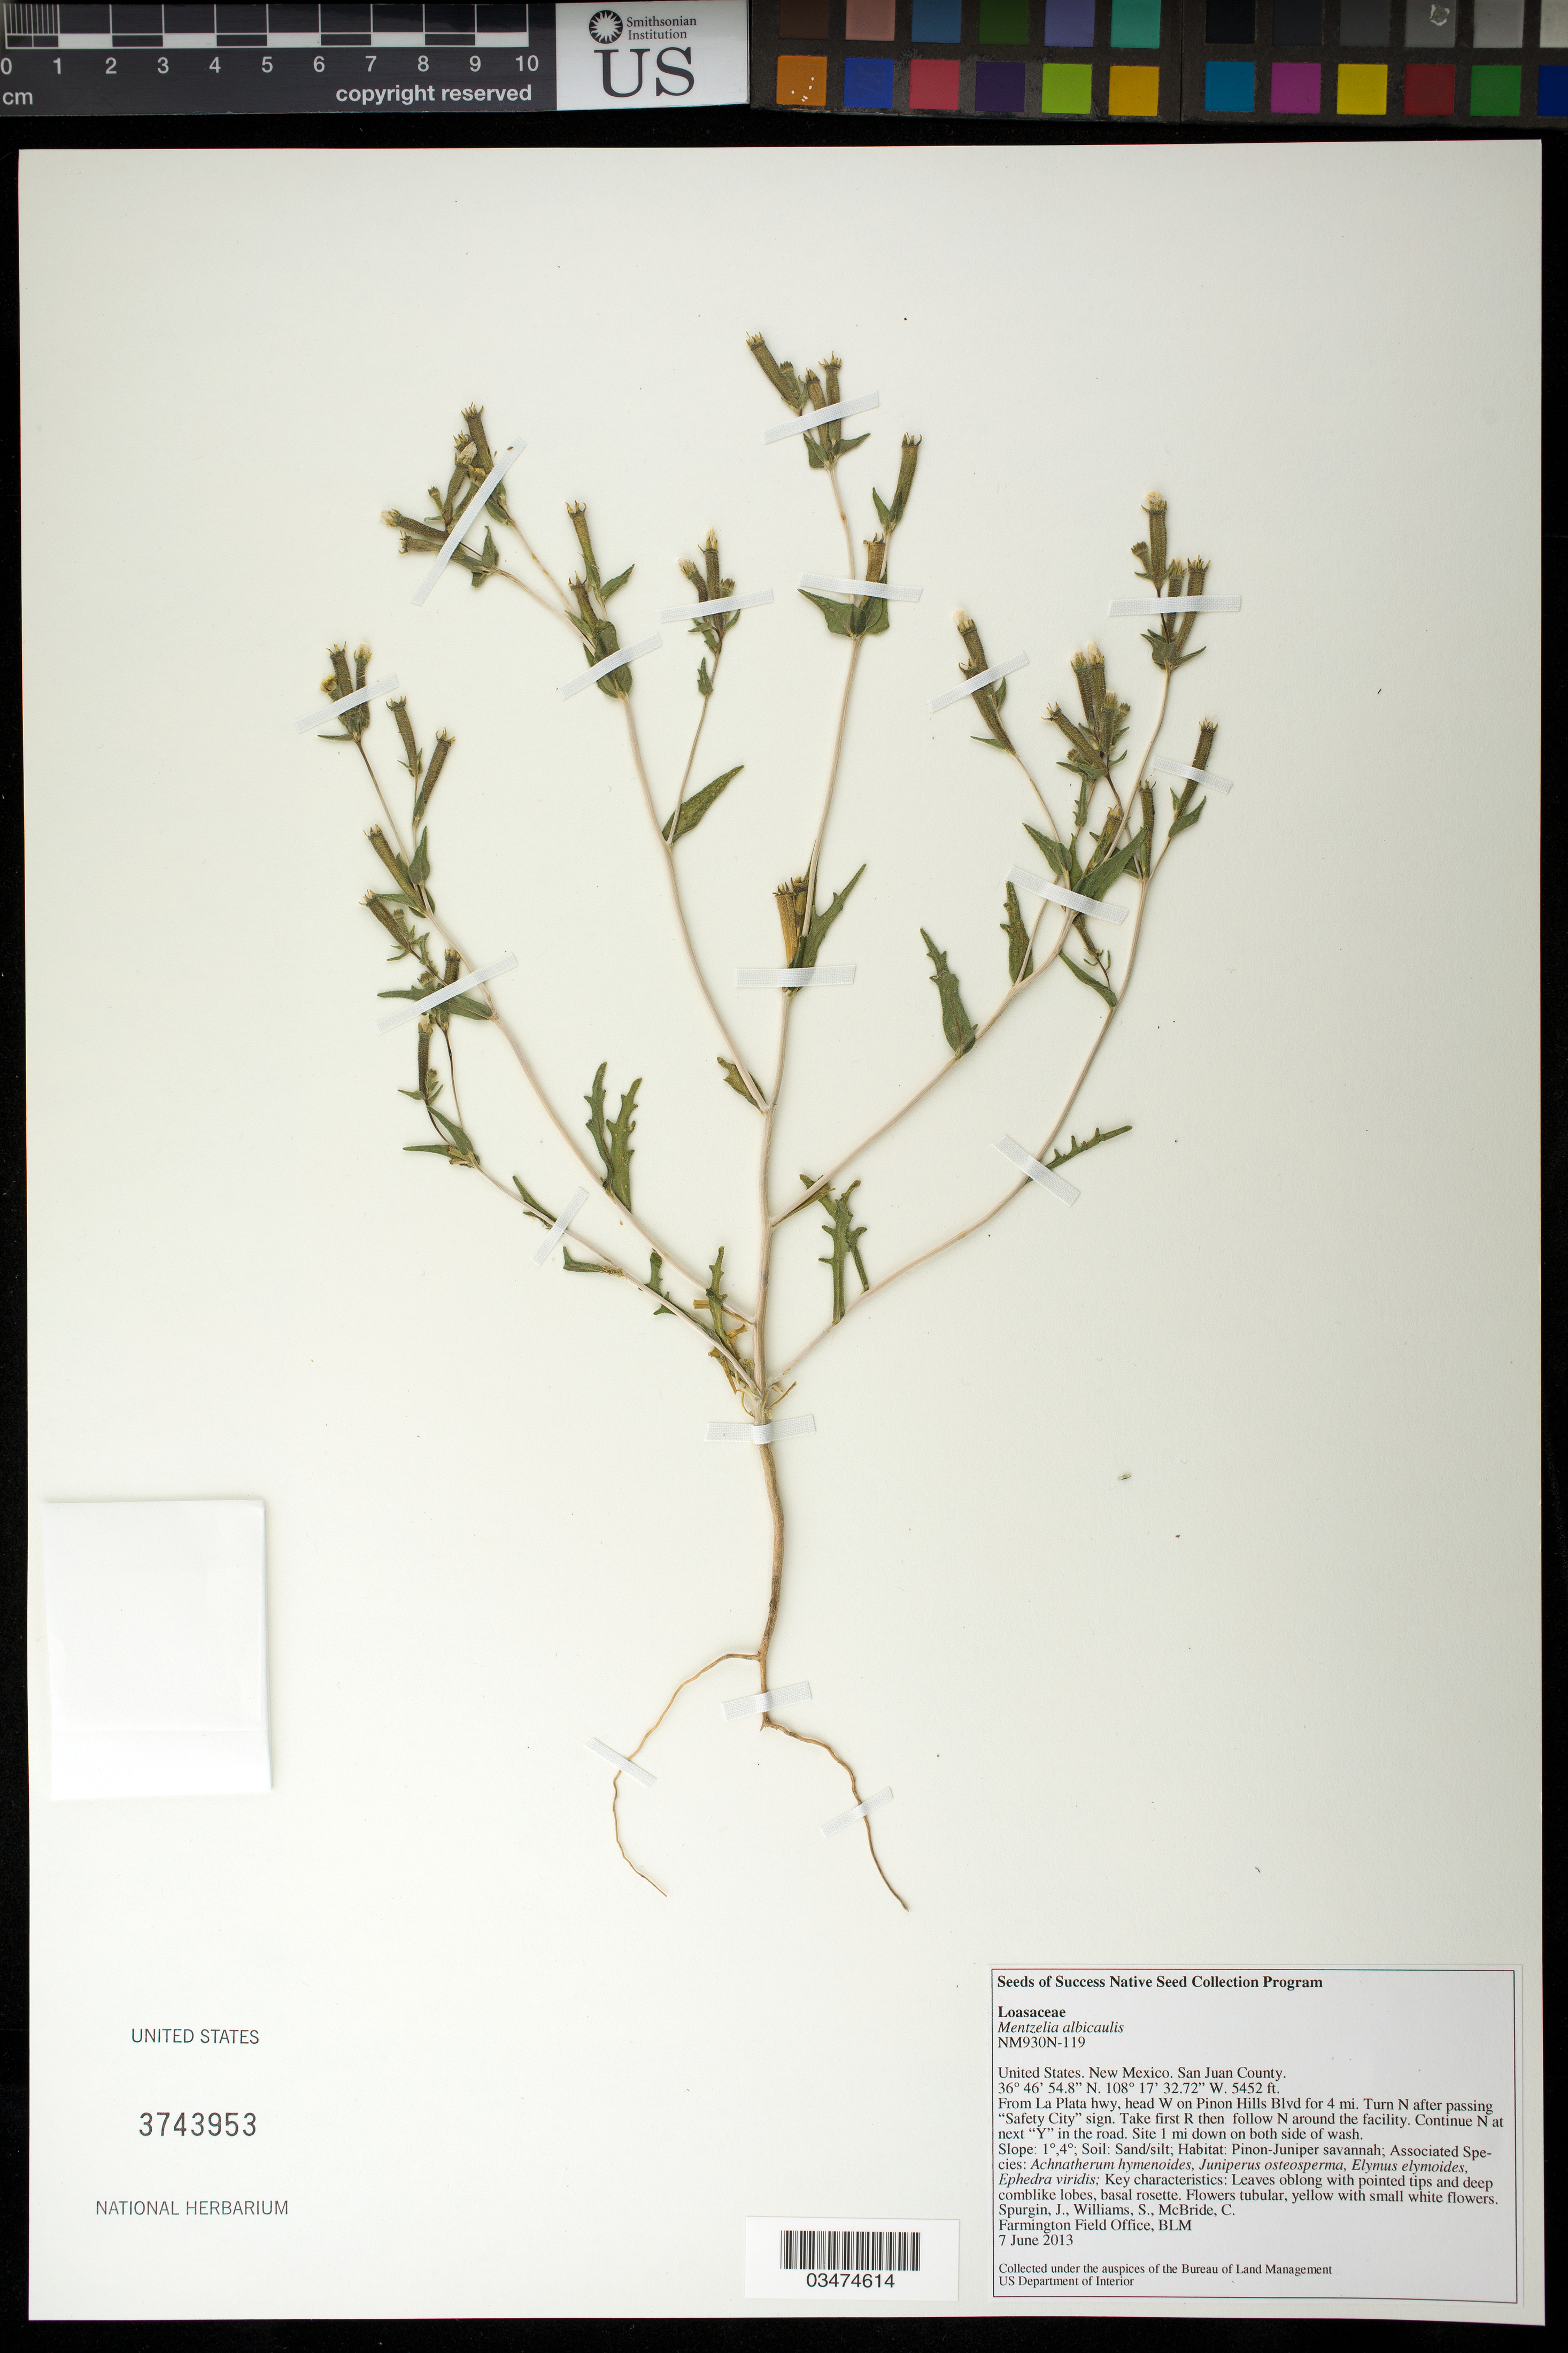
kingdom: Plantae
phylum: Tracheophyta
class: Magnoliopsida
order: Cornales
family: Loasaceae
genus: Mentzelia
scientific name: Mentzelia albicaulis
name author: (Douglas ex Hook.) Douglas ex Torr. & A. Gray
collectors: J. Spurgin, S. Williams & C. McBride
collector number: NM930N-119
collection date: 2013-06-07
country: United States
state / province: New Mexico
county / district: San Juan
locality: From La Plata Hwy W on Pinon Hills Blvd for 4 mi.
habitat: Sand/silt. Pinon-Juniper savannah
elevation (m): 1662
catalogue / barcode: US 3743953